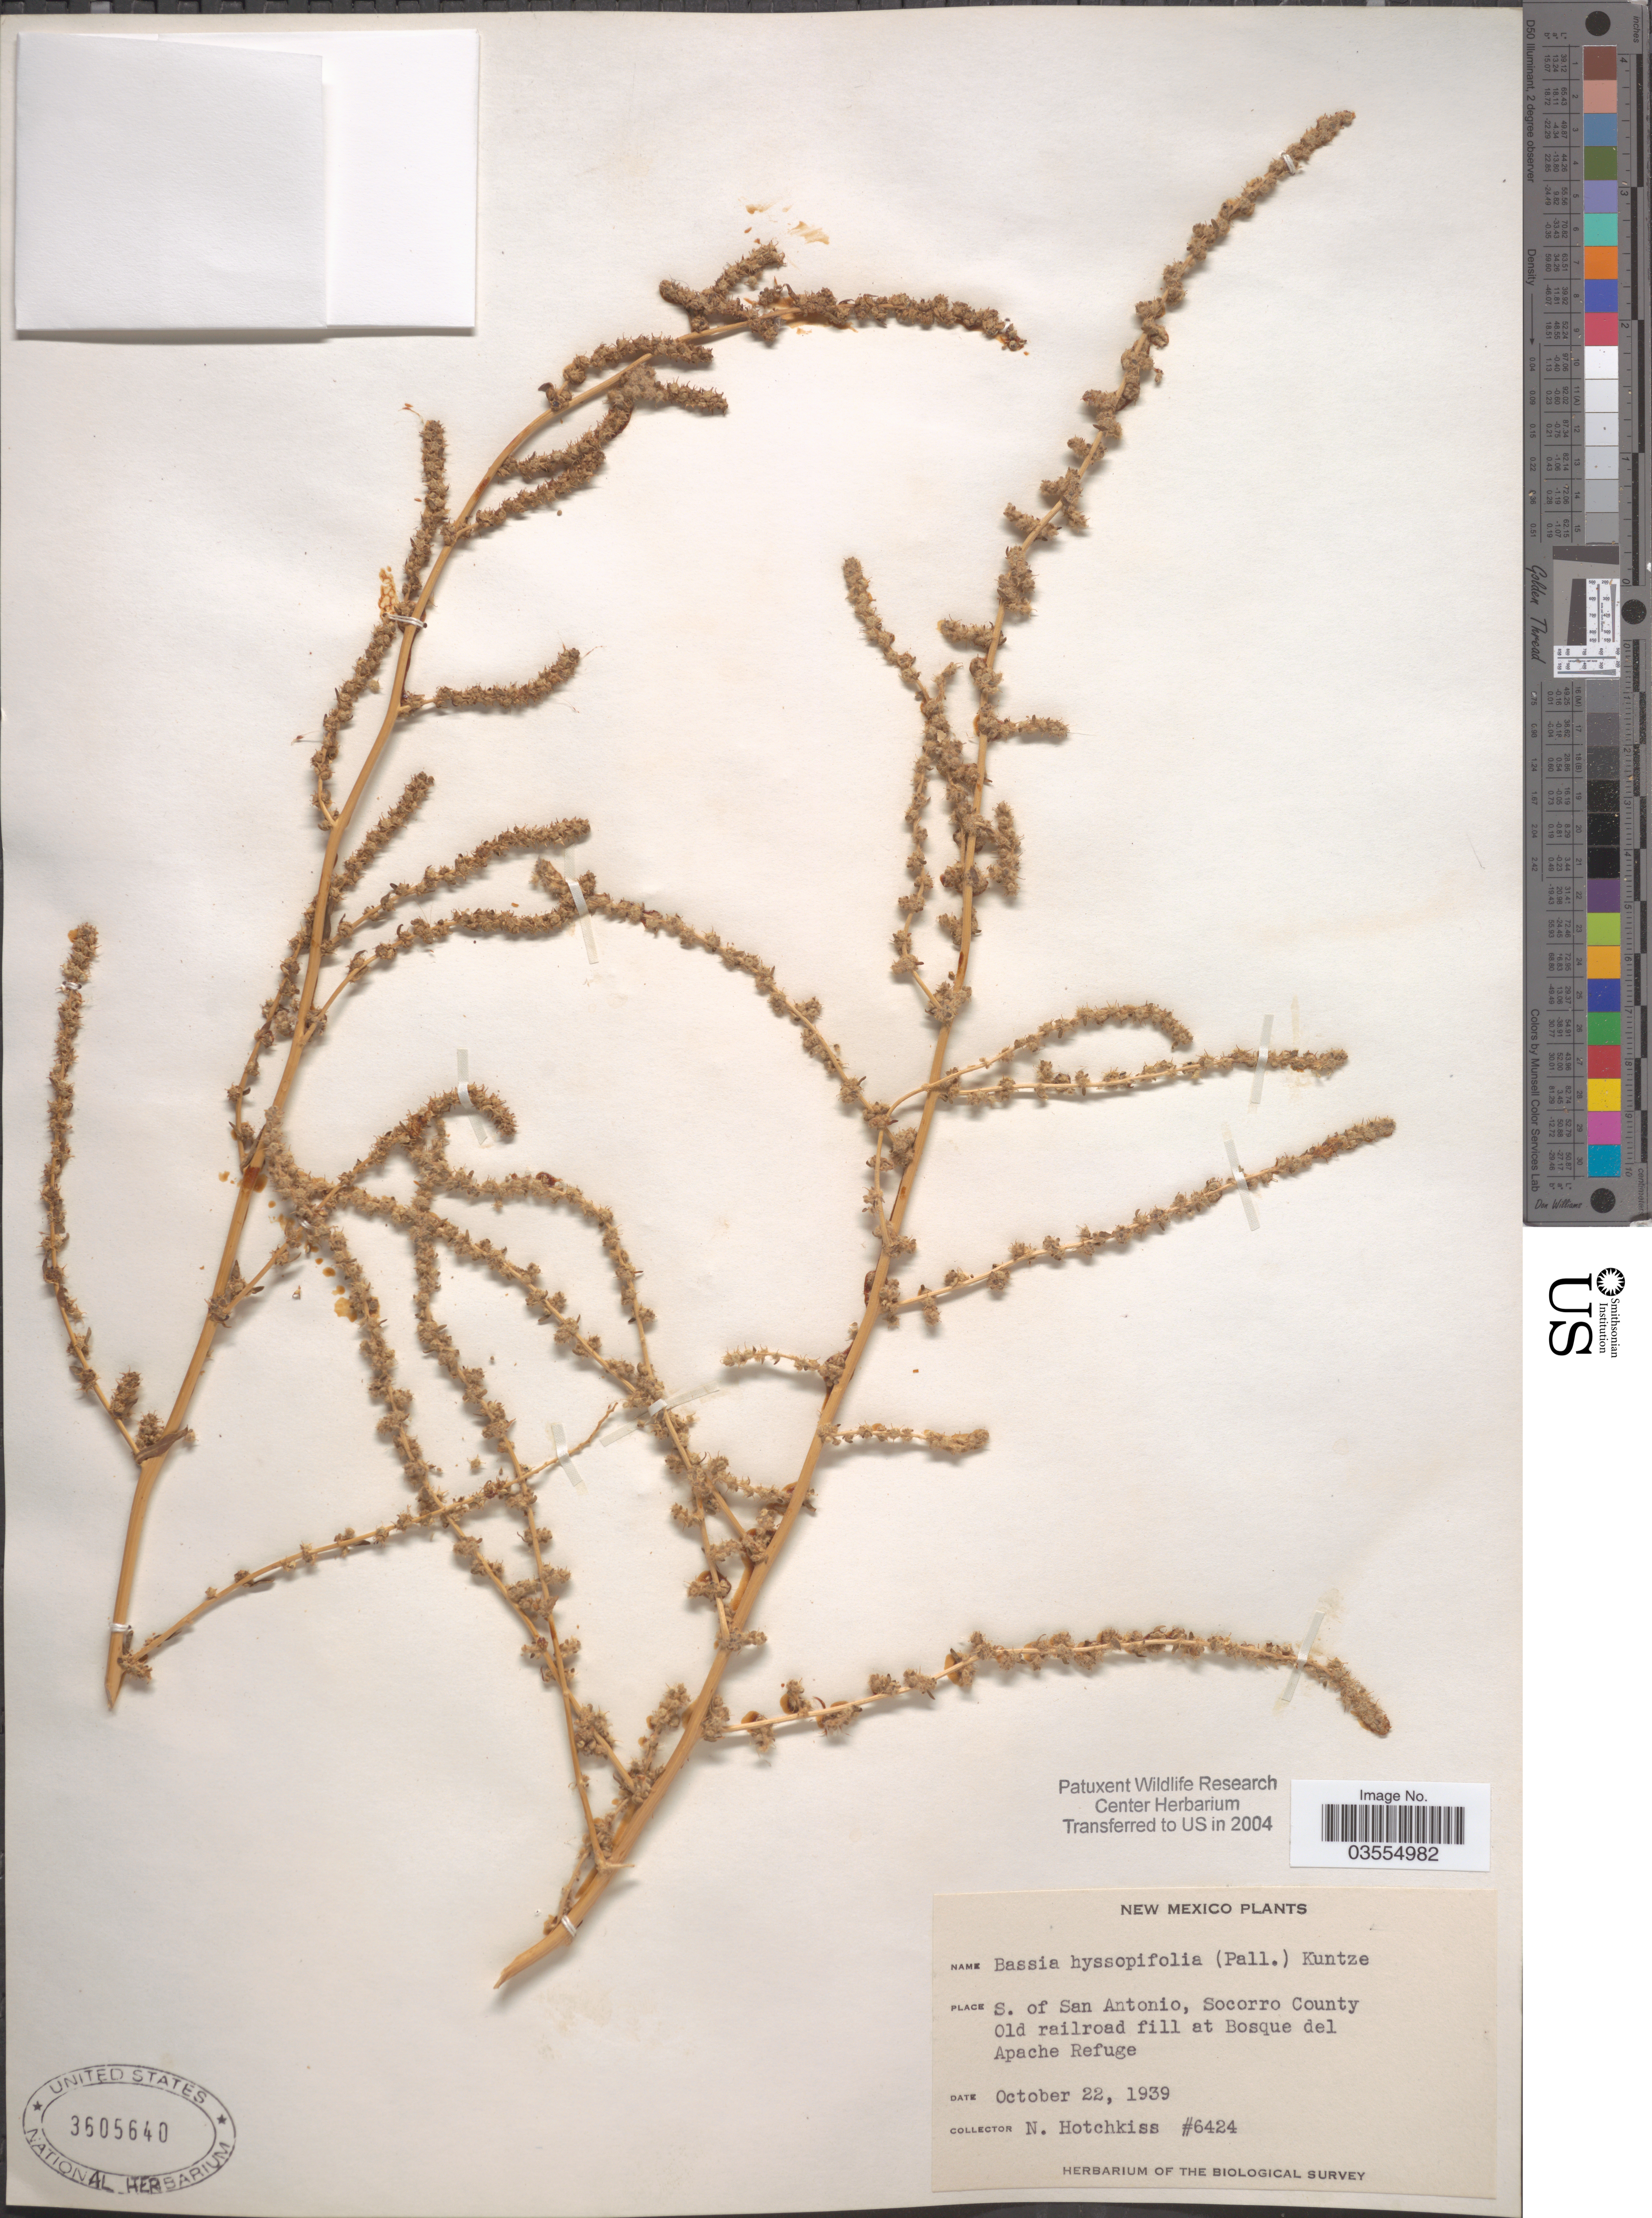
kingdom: Plantae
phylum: Tracheophyta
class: Magnoliopsida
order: Caryophyllales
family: Amaranthaceae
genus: Bassia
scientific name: Bassia hyssopifolia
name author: (Pall.) Kuntze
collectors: N. Hotchkiss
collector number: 6424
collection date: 1939-10-22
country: United States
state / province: New Mexico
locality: S. of San Antonio, Socorro County. Old railroad fill at Bosque del Apache Refuge.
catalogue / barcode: US 3605640